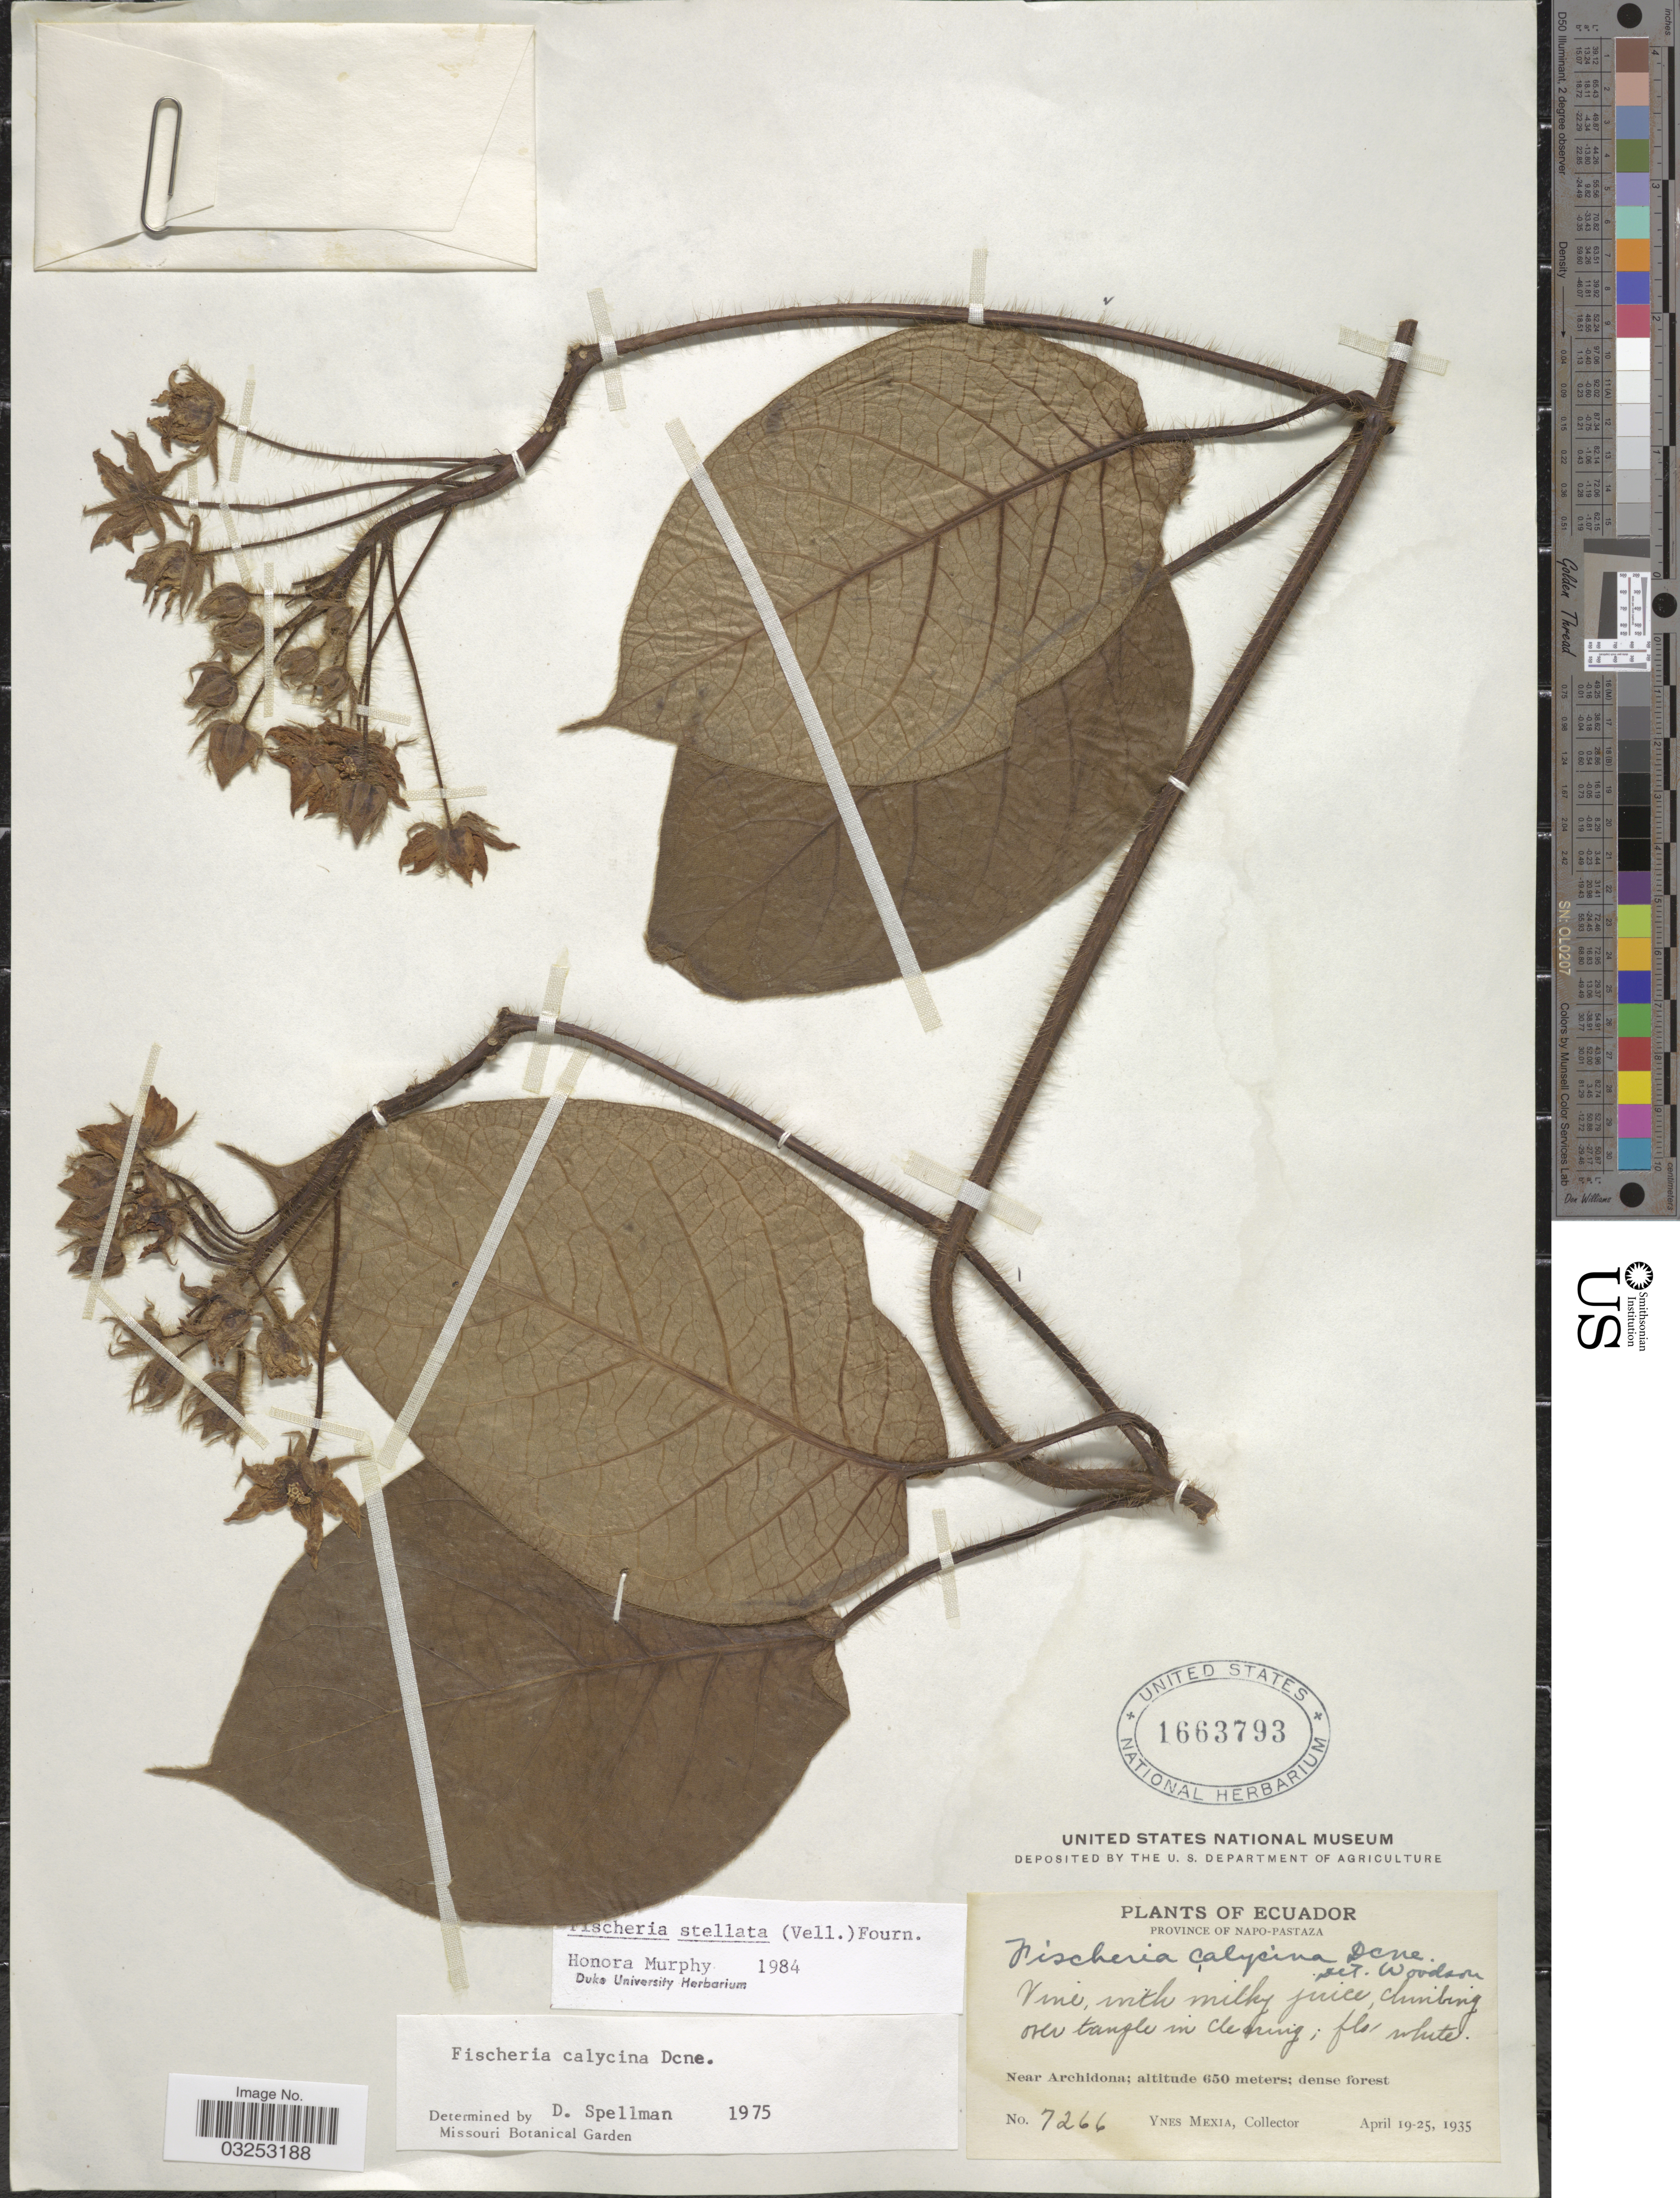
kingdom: Plantae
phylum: Tracheophyta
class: Magnoliopsida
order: Gentianales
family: Apocynaceae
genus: Fischeria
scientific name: Fischeria stellata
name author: (Vell.) E. Fourn.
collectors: Y. Mexia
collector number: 7266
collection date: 1935-04-19/1935-04-25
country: Ecuador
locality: Province of Napo-Pastaza, Near Archidona.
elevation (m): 650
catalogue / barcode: US 1663793